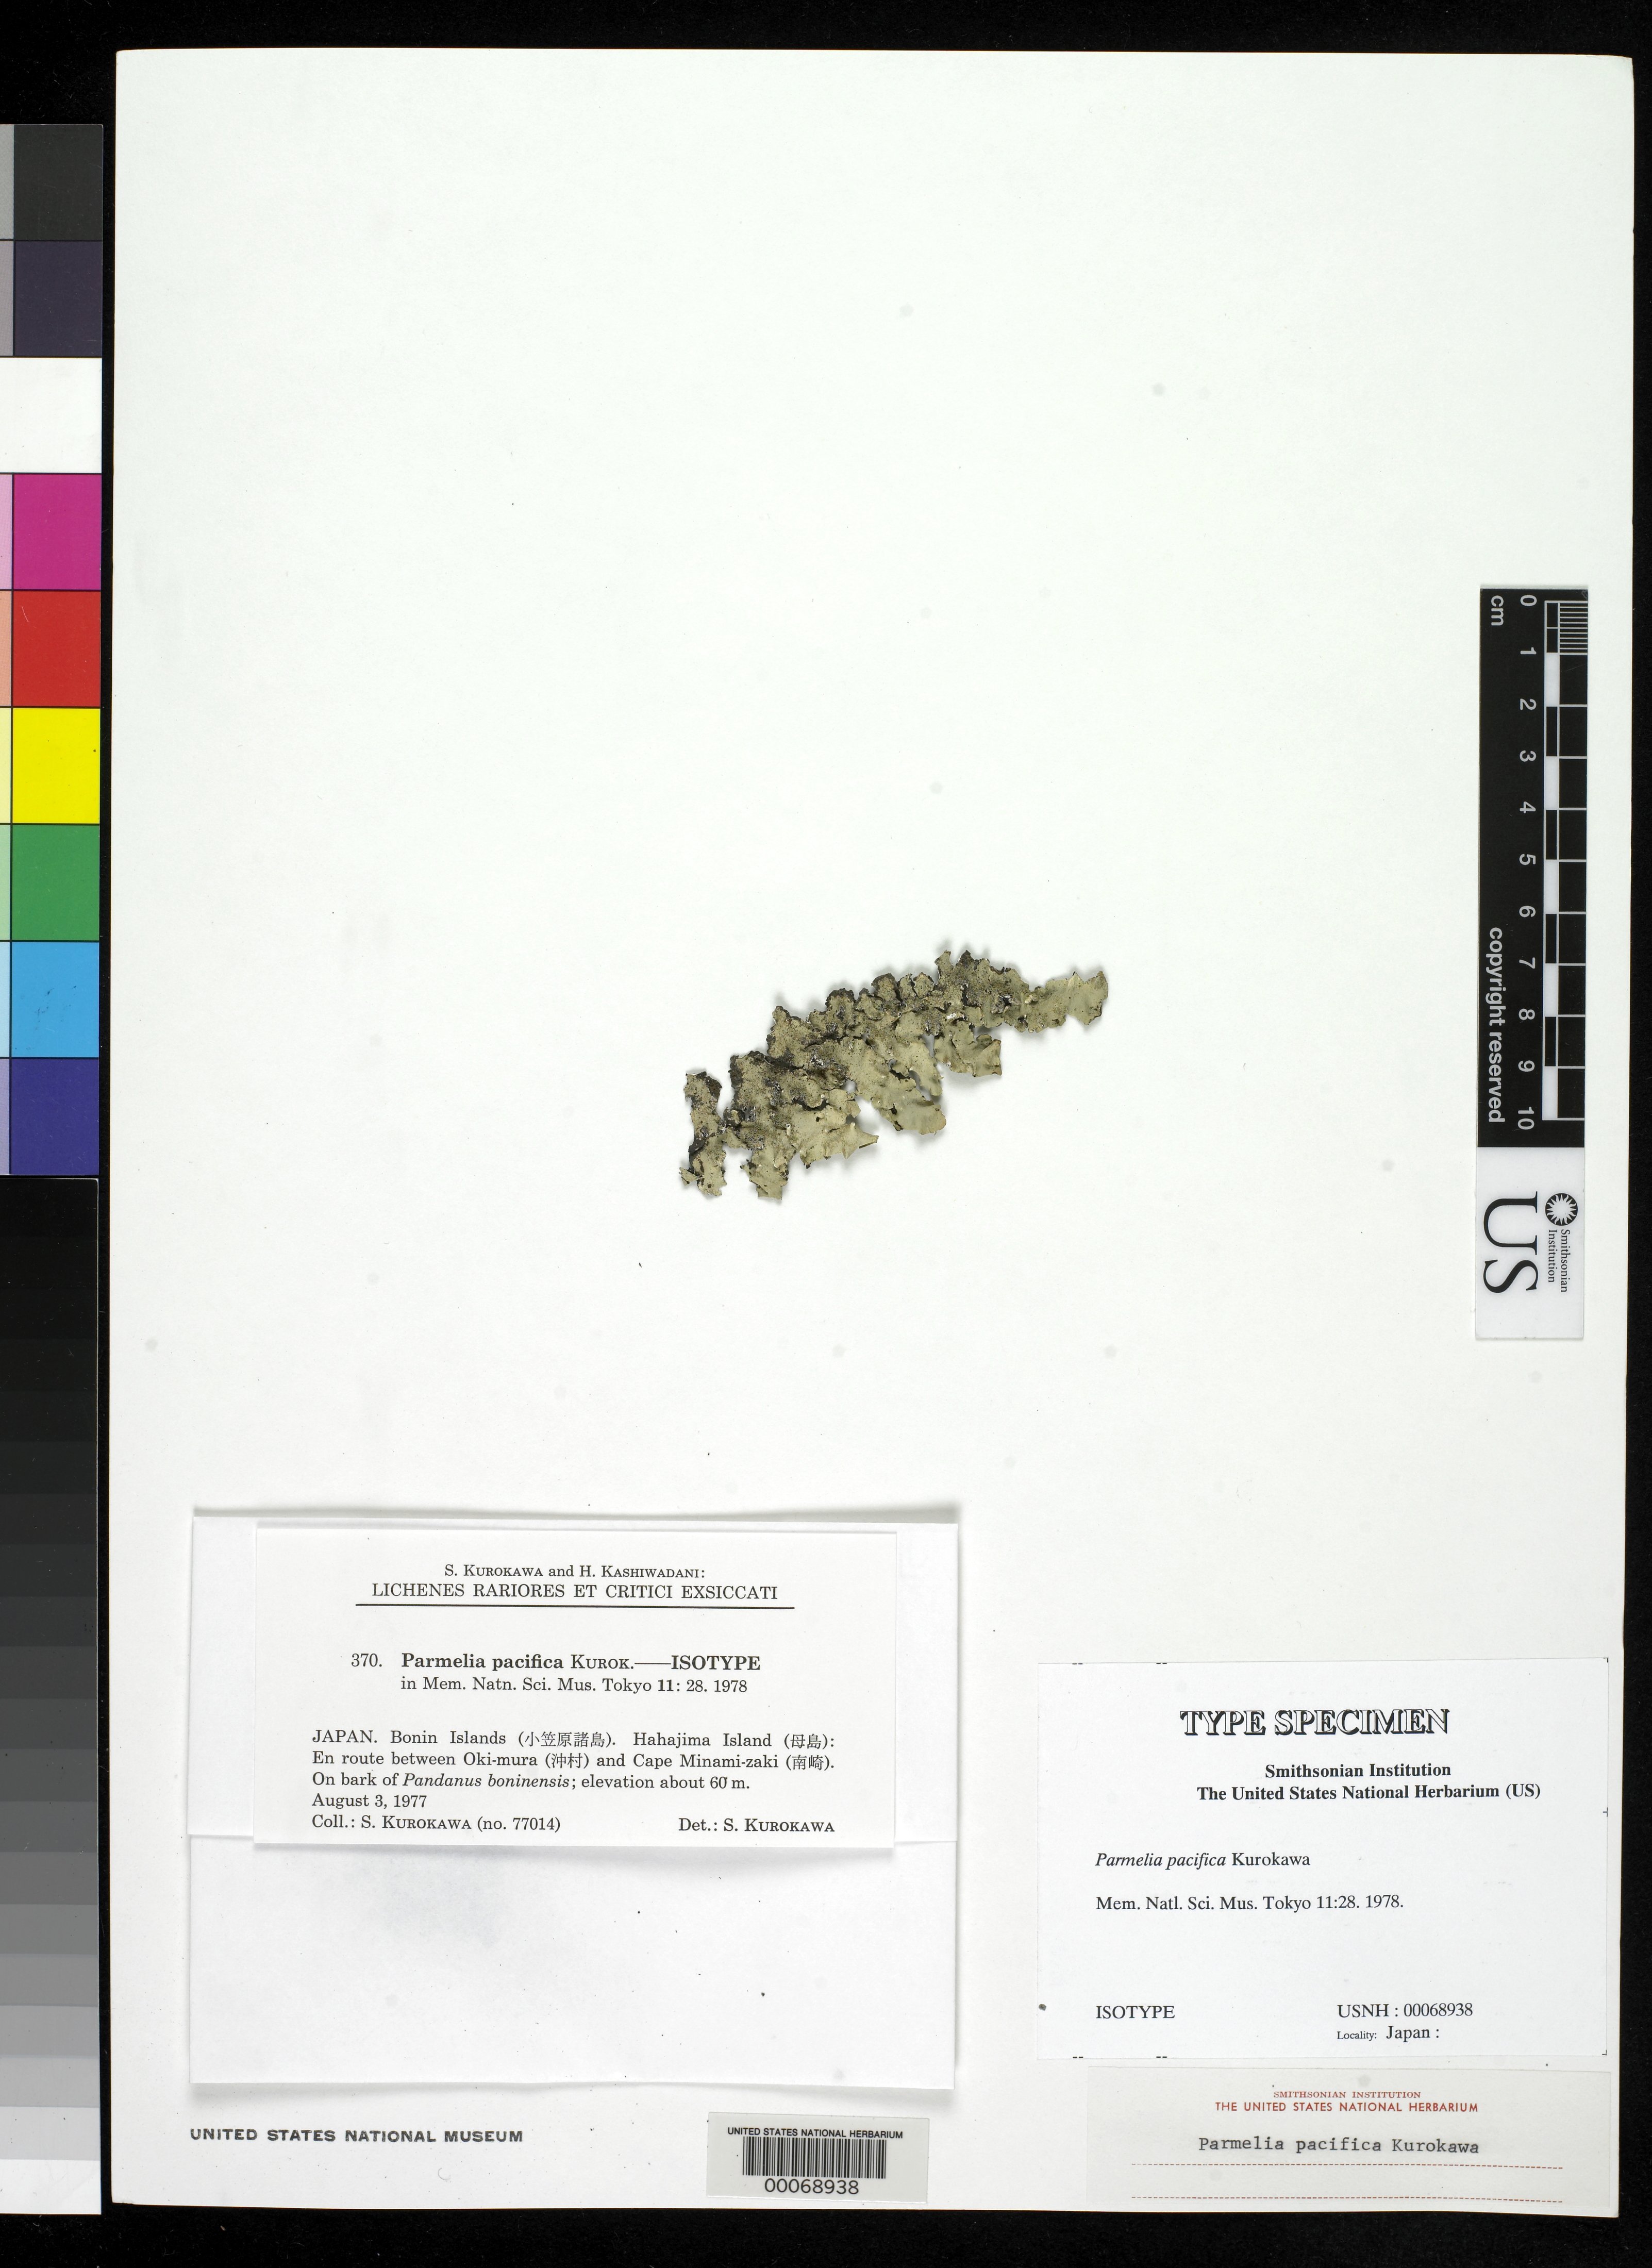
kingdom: Fungi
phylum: Ascomycota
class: Lecanoromycetes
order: Lecanorales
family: Parmeliaceae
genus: Parmelia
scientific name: Parmelia pacifica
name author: Kurok.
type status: Isotype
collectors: S. Kurokawa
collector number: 77014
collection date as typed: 03 Aug 1977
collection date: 1977-08-03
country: Japan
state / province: Tokyo, Federal City of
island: Bonin Islands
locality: Bonin Islands, Hahajima Isl. between Oki-mura & Cape Minami-zaki; alt. 60 m (approx.).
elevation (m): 60